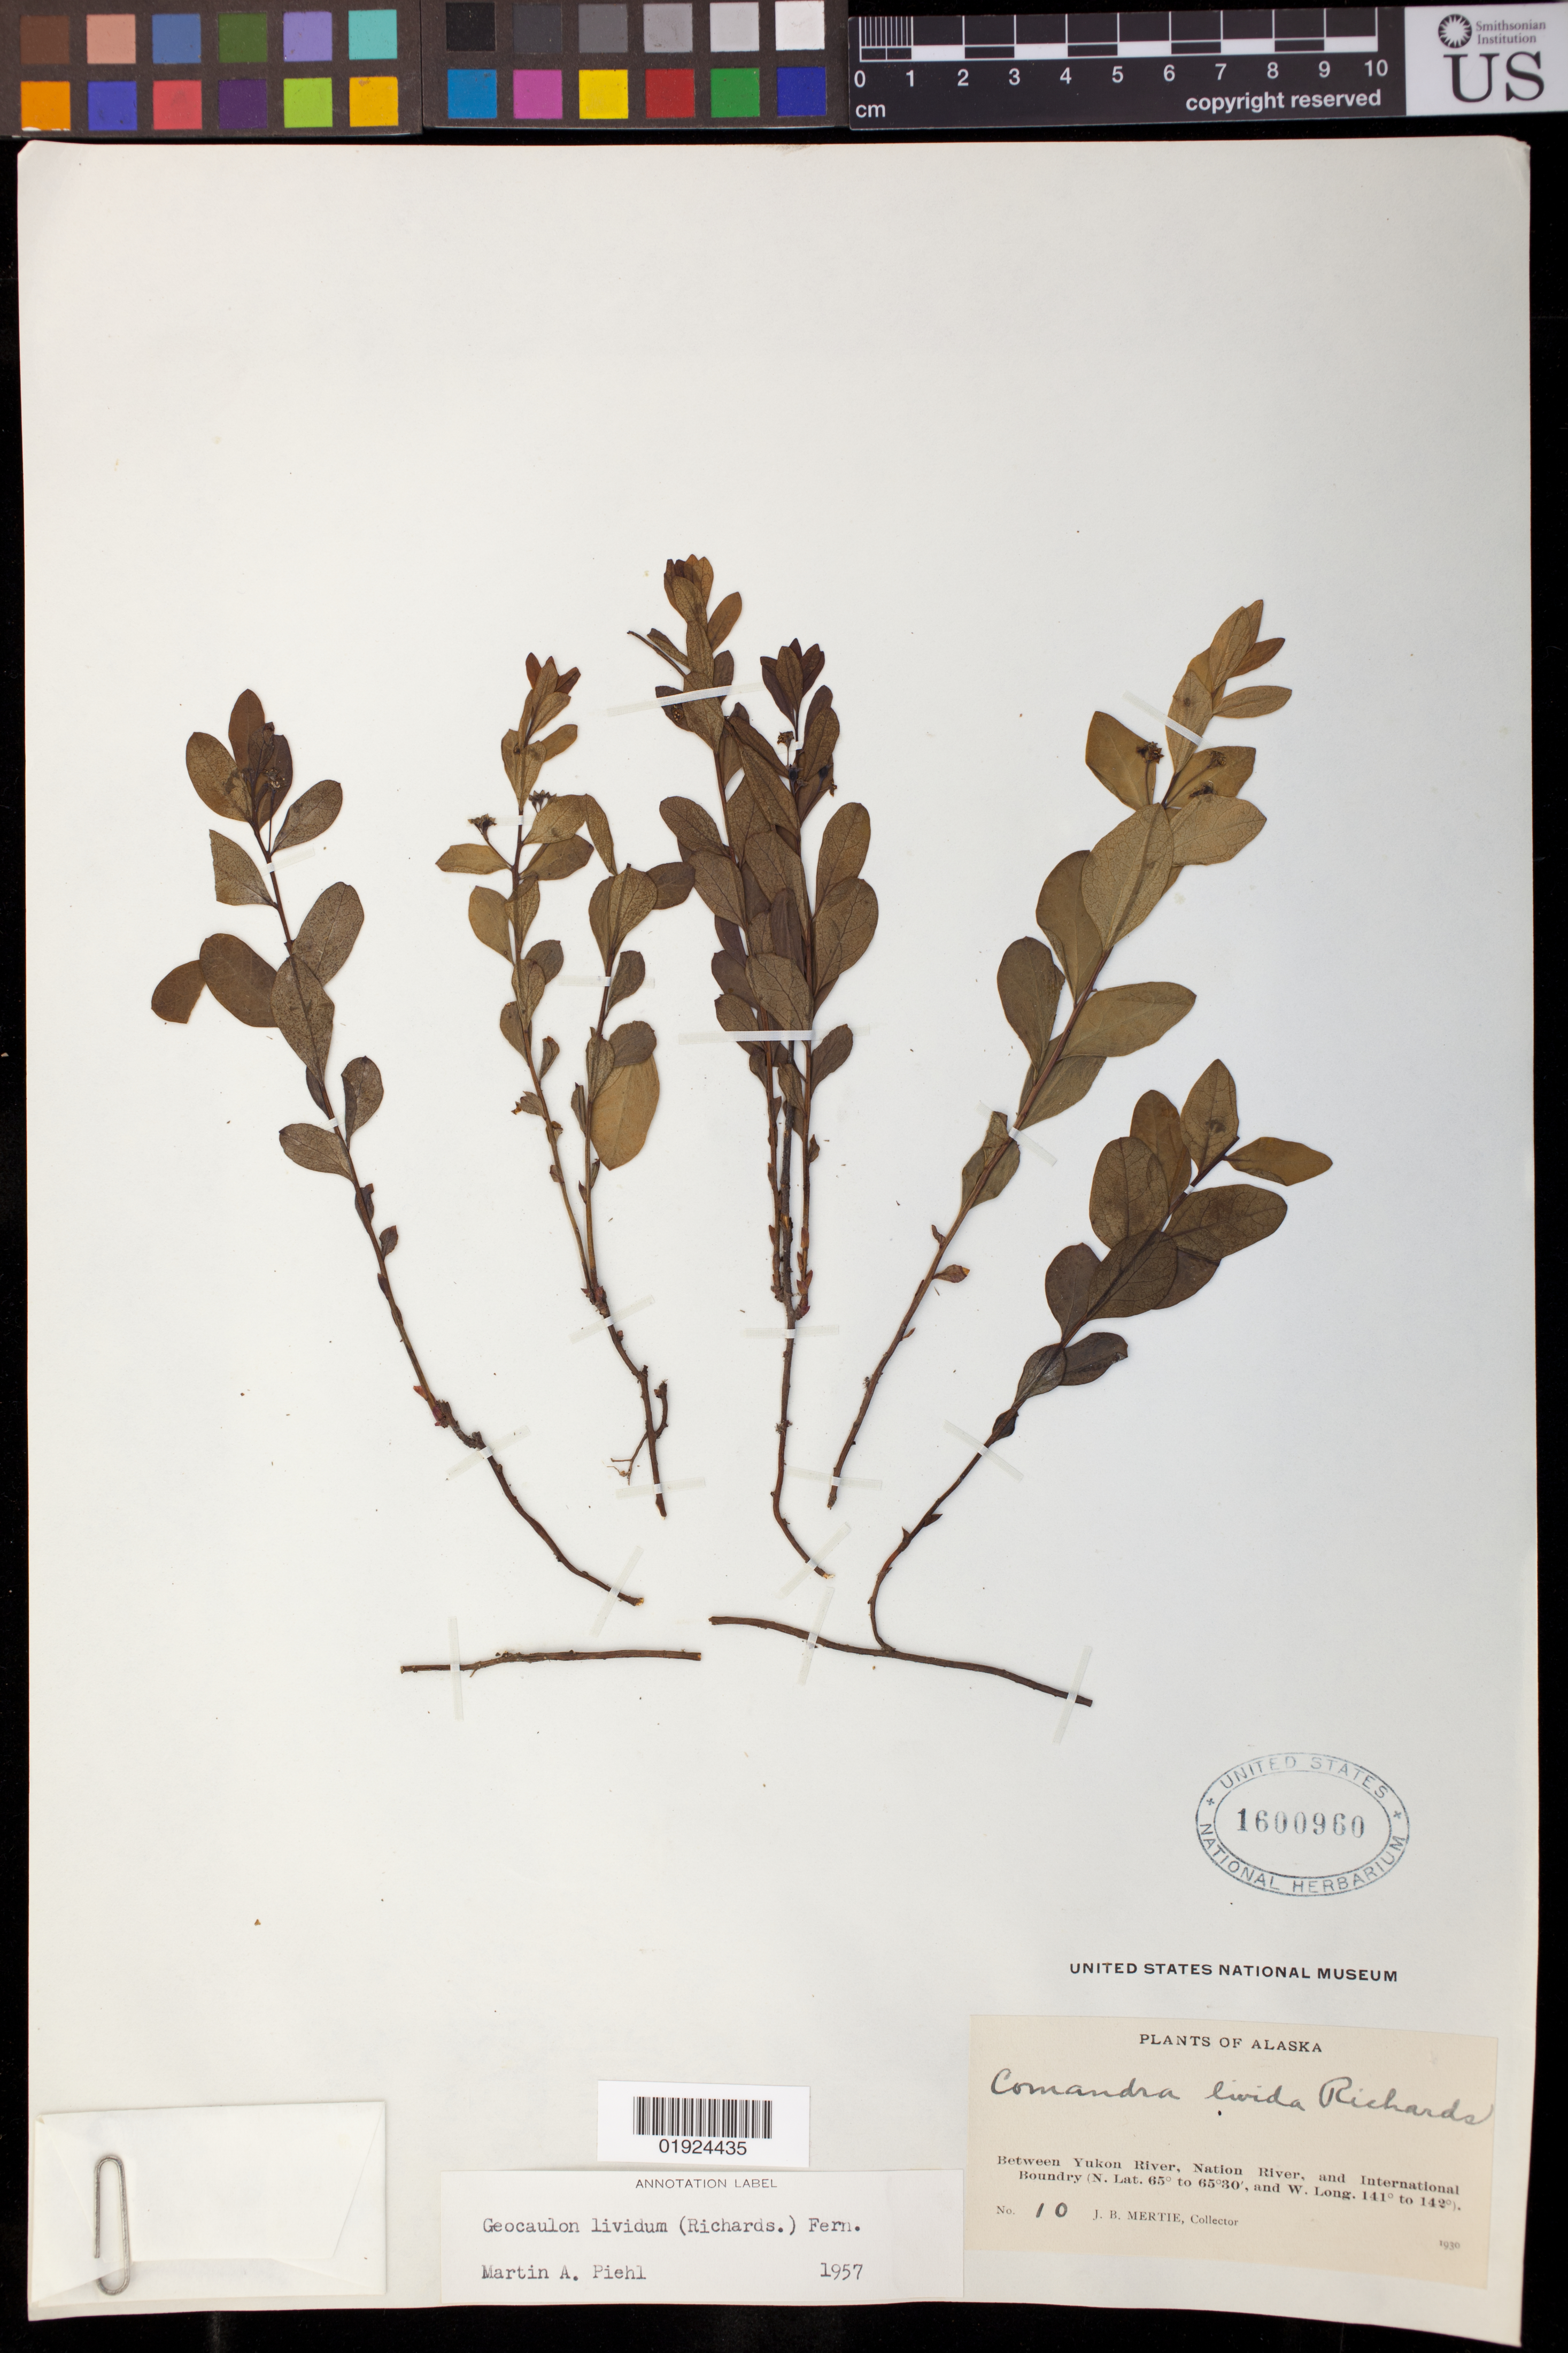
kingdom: Plantae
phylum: Tracheophyta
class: Magnoliopsida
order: Santalales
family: Comandraceae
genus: Geocaulon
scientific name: Geocaulon lividum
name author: (Richardson) Fernald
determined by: Piehl, M. A.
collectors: J. Mertie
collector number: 10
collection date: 1930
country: United States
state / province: Alaska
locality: Between Yukon River, Nation River, and International Boundary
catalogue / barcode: US 1600960